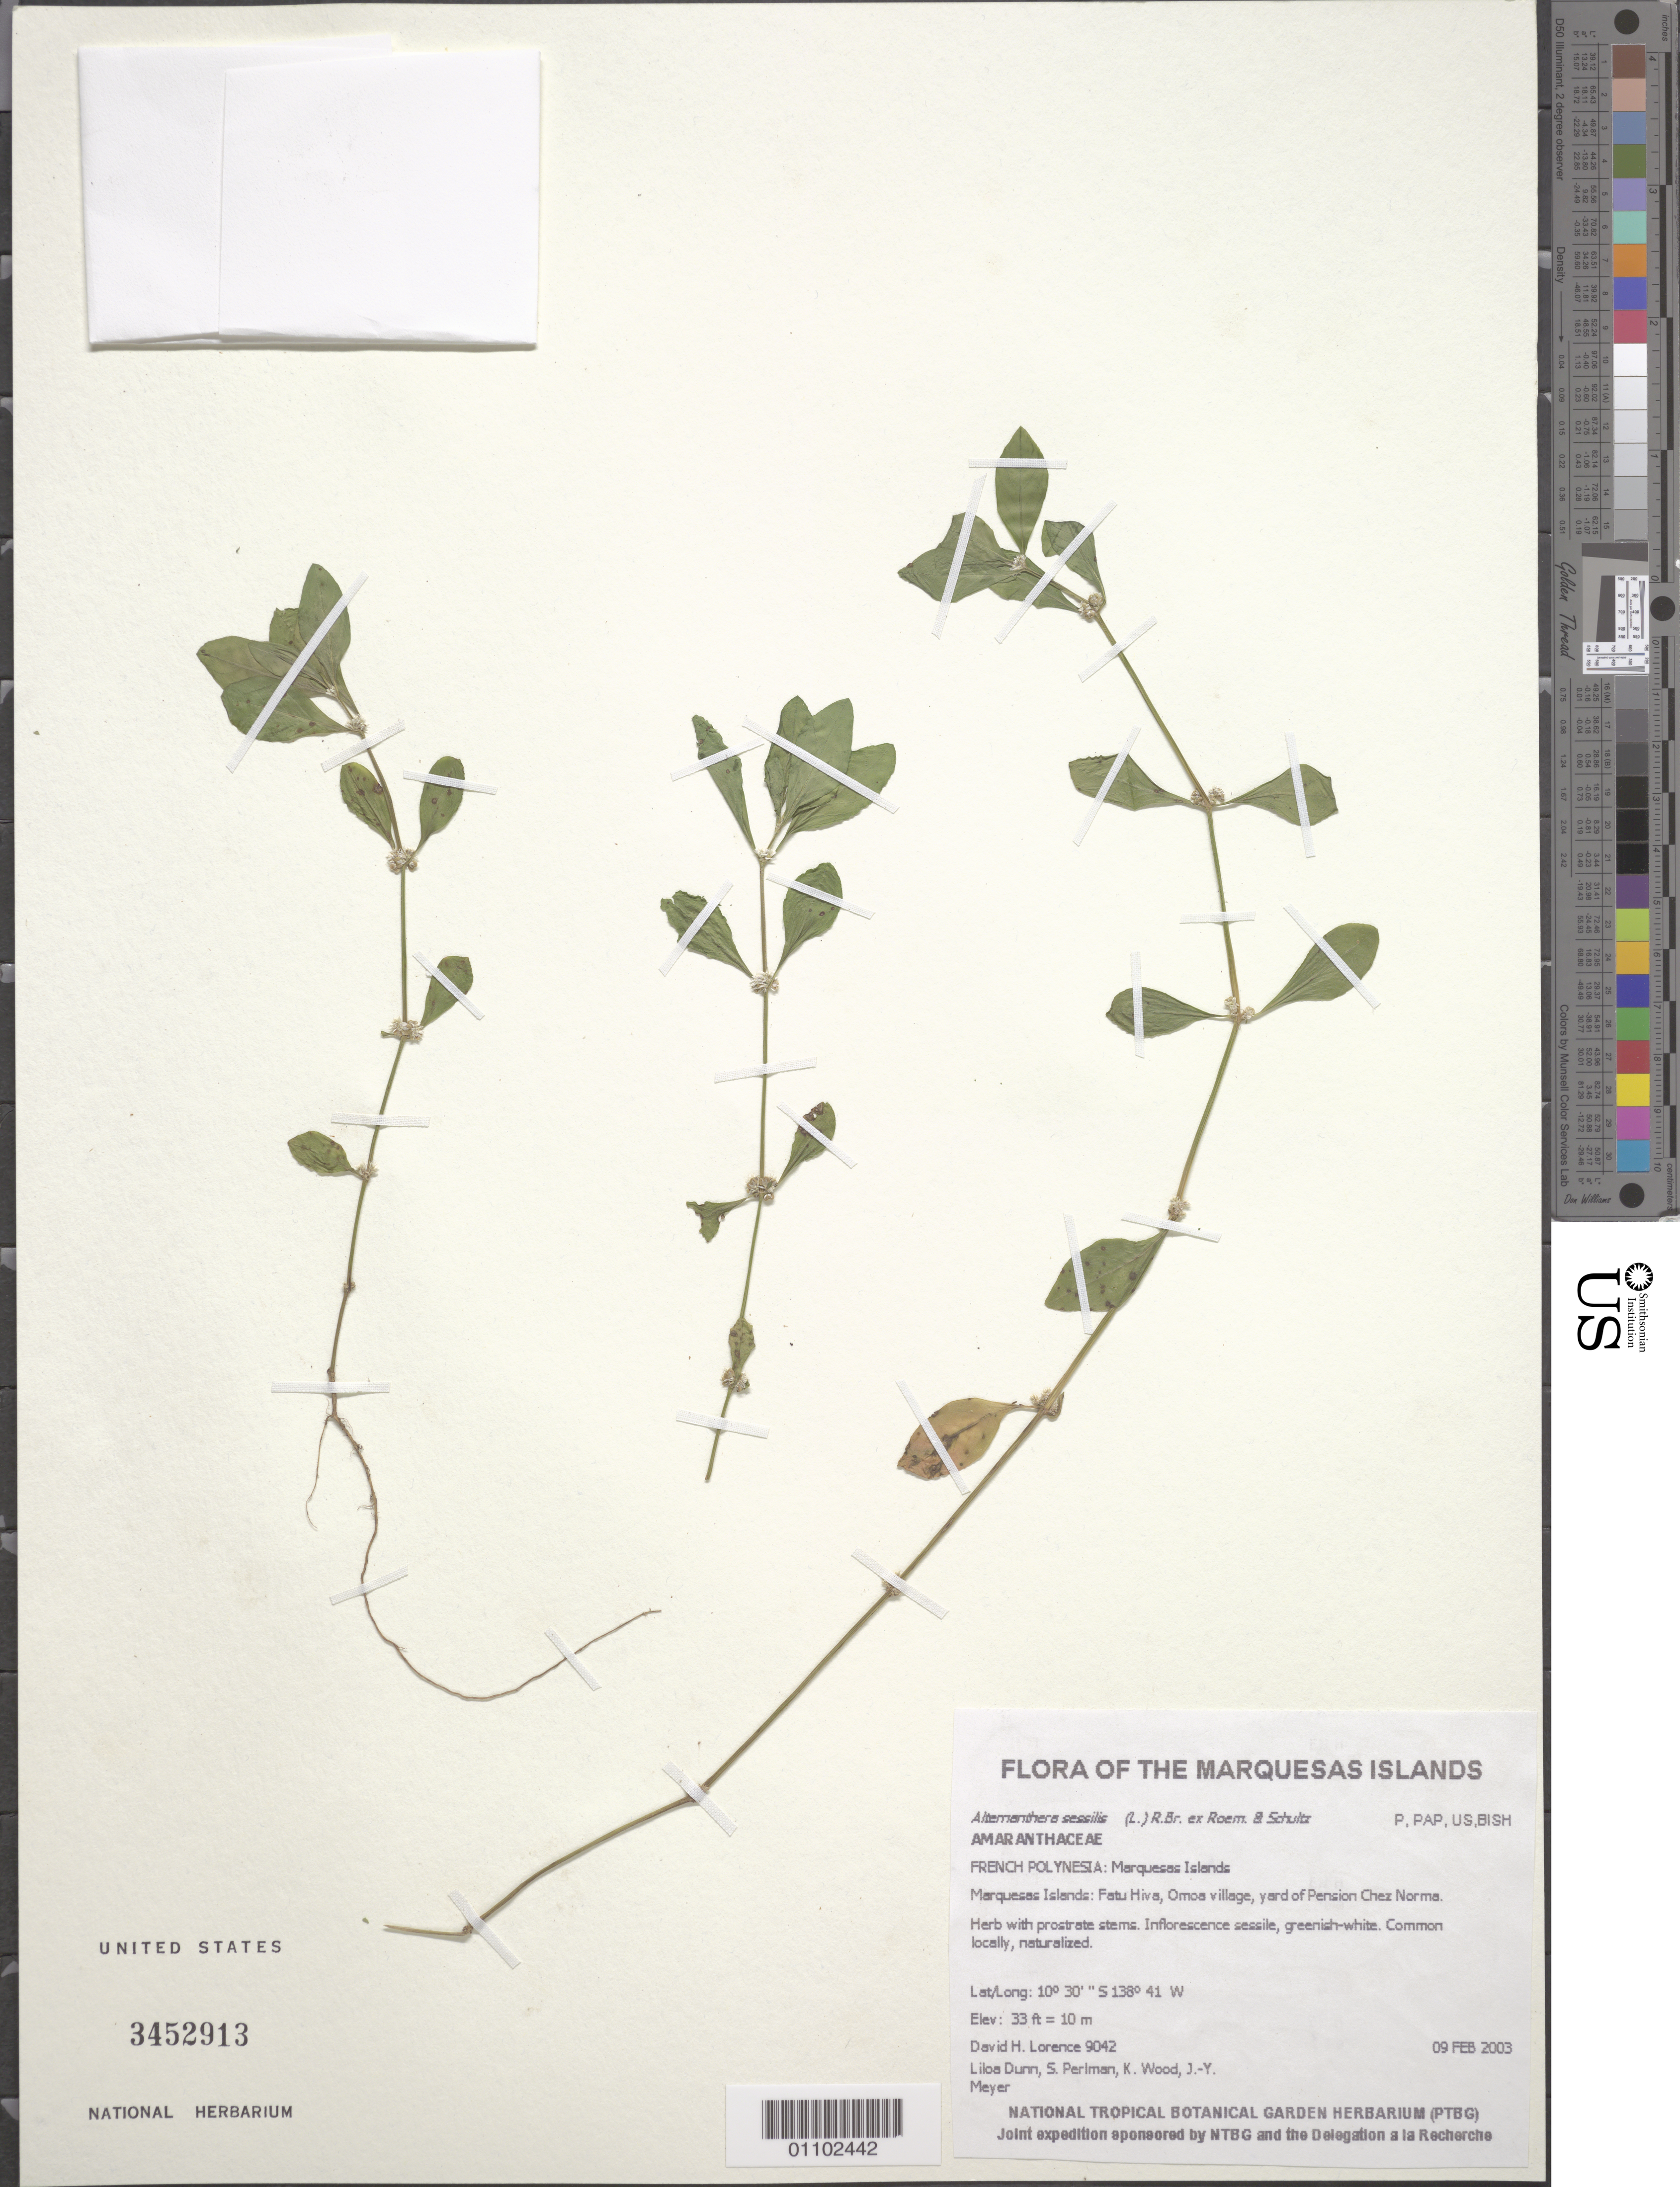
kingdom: Plantae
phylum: Tracheophyta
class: Magnoliopsida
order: Caryophyllales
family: Amaranthaceae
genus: Alternanthera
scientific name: Alternanthera sessilis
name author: (L.) DC.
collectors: D. Lorence, L. Dunn, S. P. Perlman, K. R. Wood & J.-Y. Meyer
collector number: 9042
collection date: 2003-02-09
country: French Polynesia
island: Fatu Hiva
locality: Omoa village, yard of Pension Chez Norma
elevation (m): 10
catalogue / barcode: US 3452913